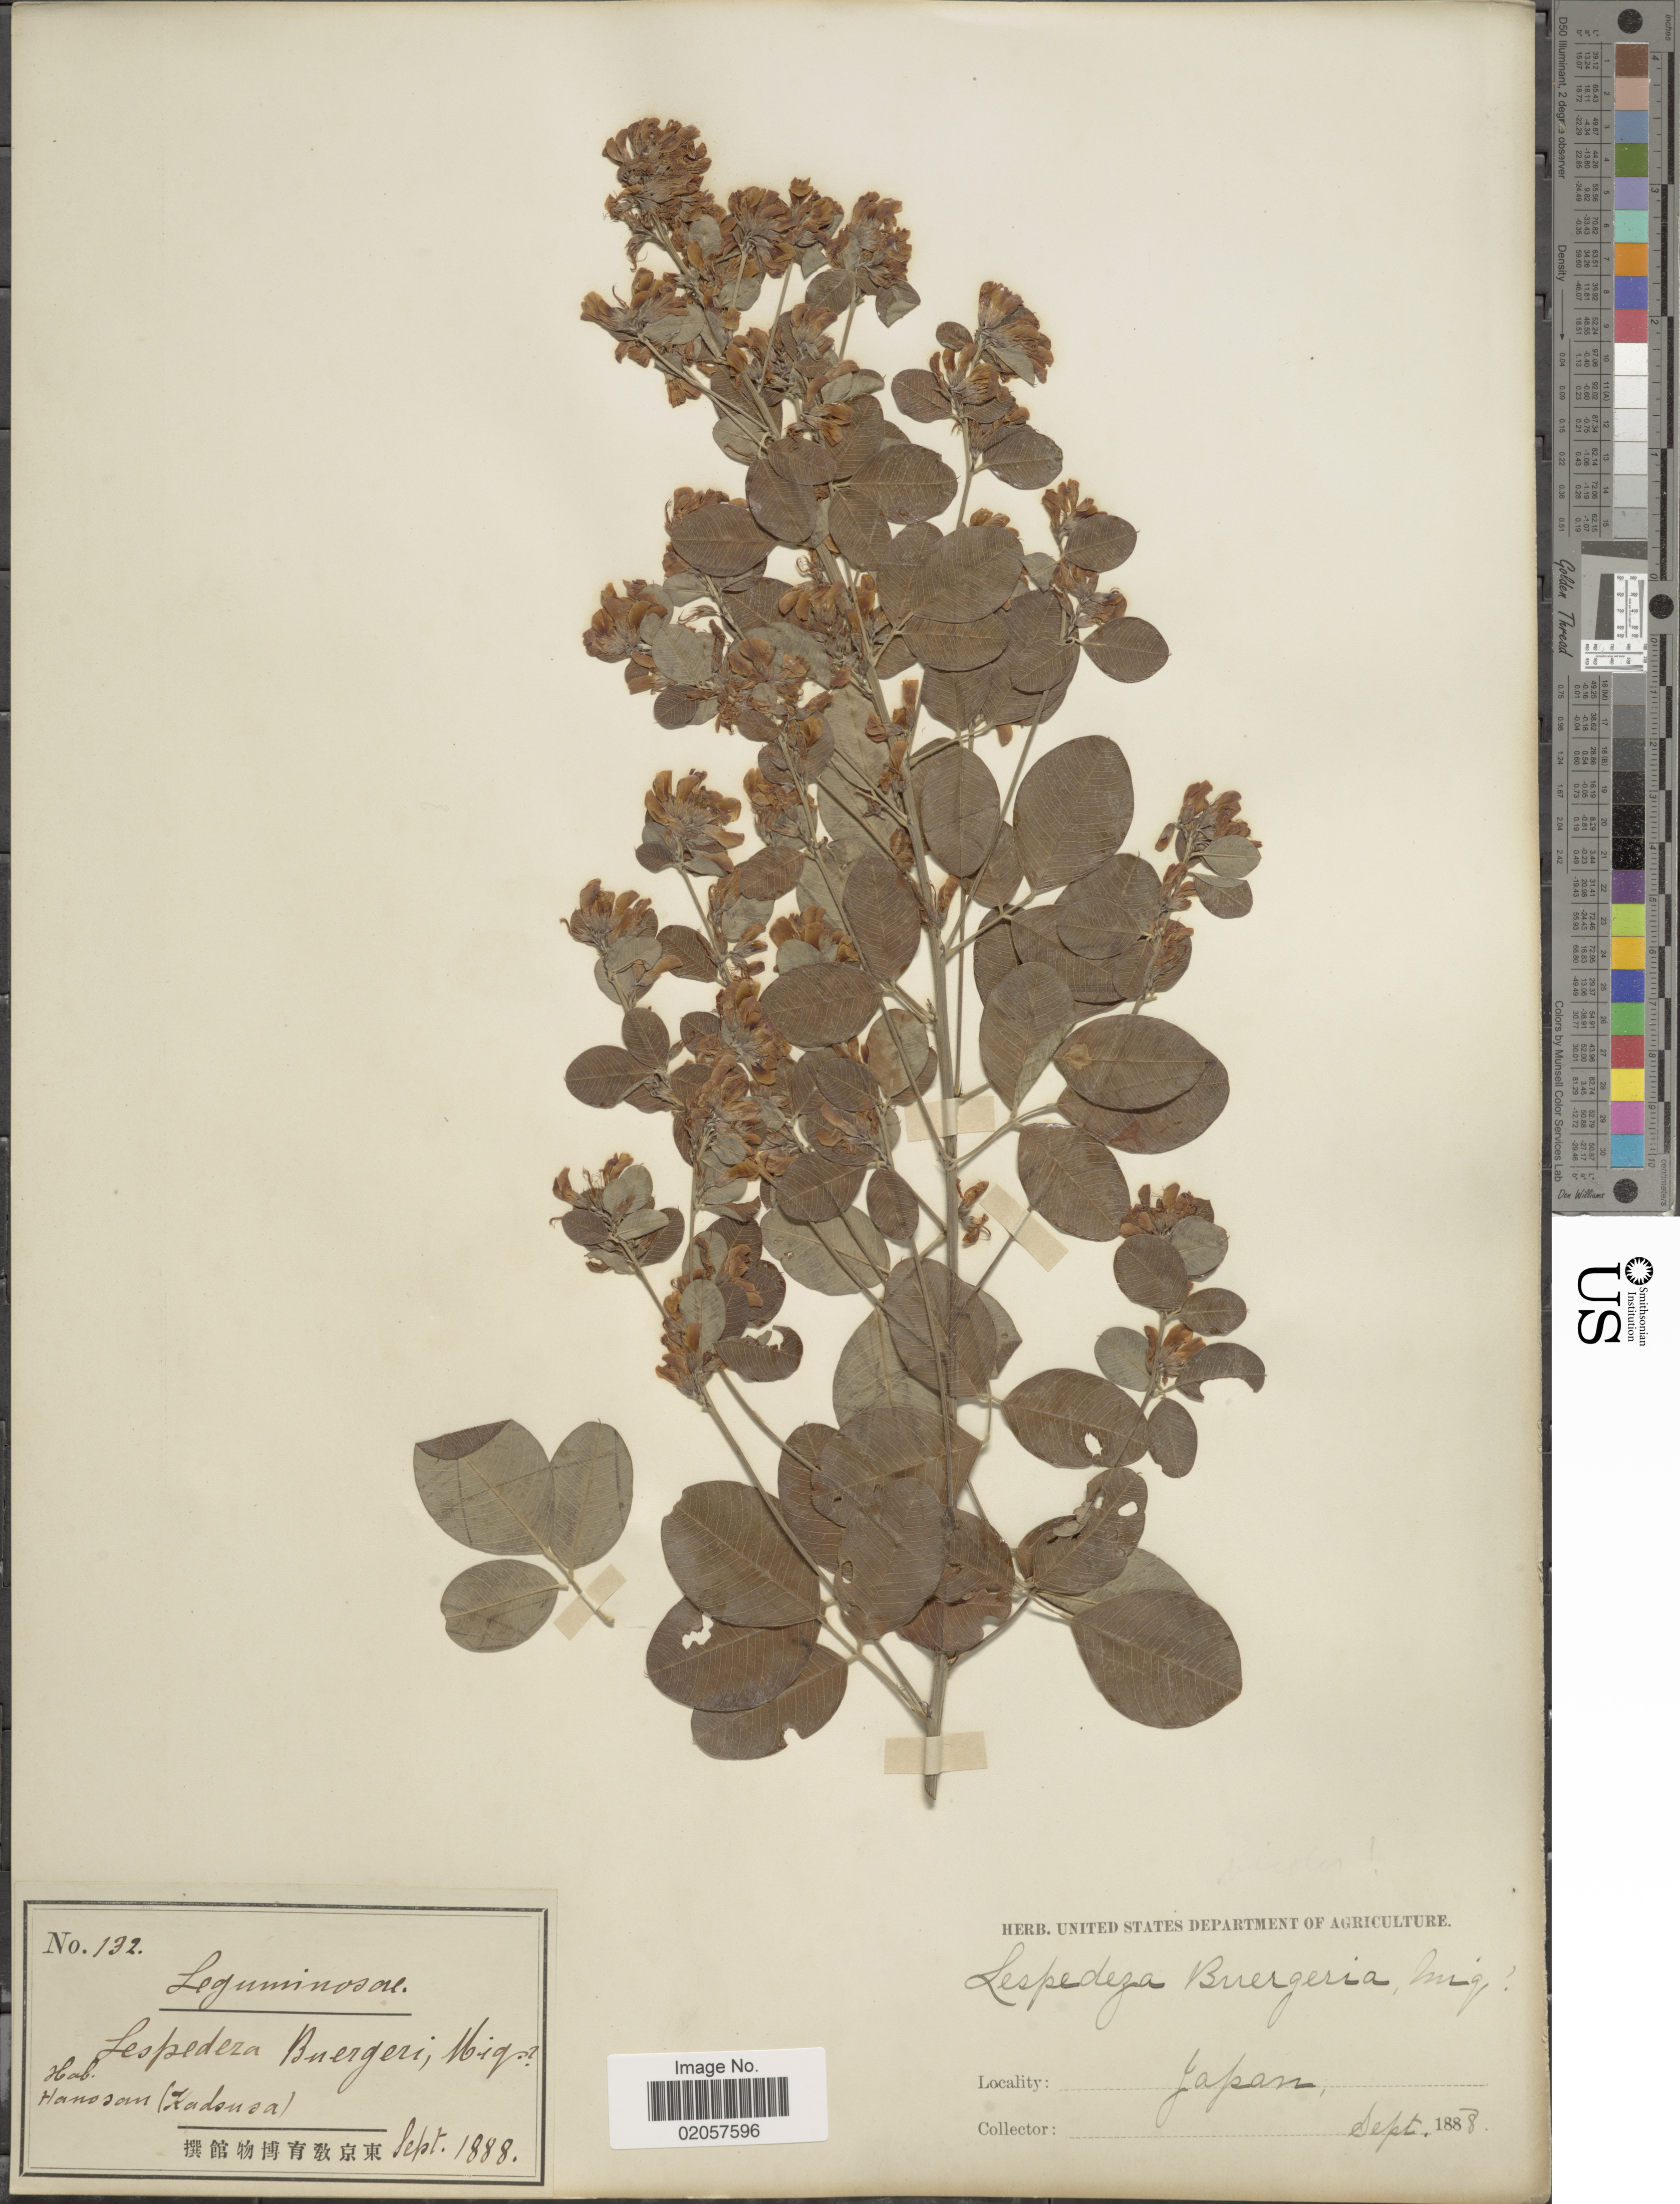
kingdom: Plantae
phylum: Tracheophyta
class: Magnoliopsida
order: Fabales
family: Fabaceae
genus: Lespedeza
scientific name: Lespedeza buergeri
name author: Miq.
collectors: ex herb. U. S. Department of Agriculture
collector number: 132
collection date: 1888-09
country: Japan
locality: Hanosam (Kadousa)